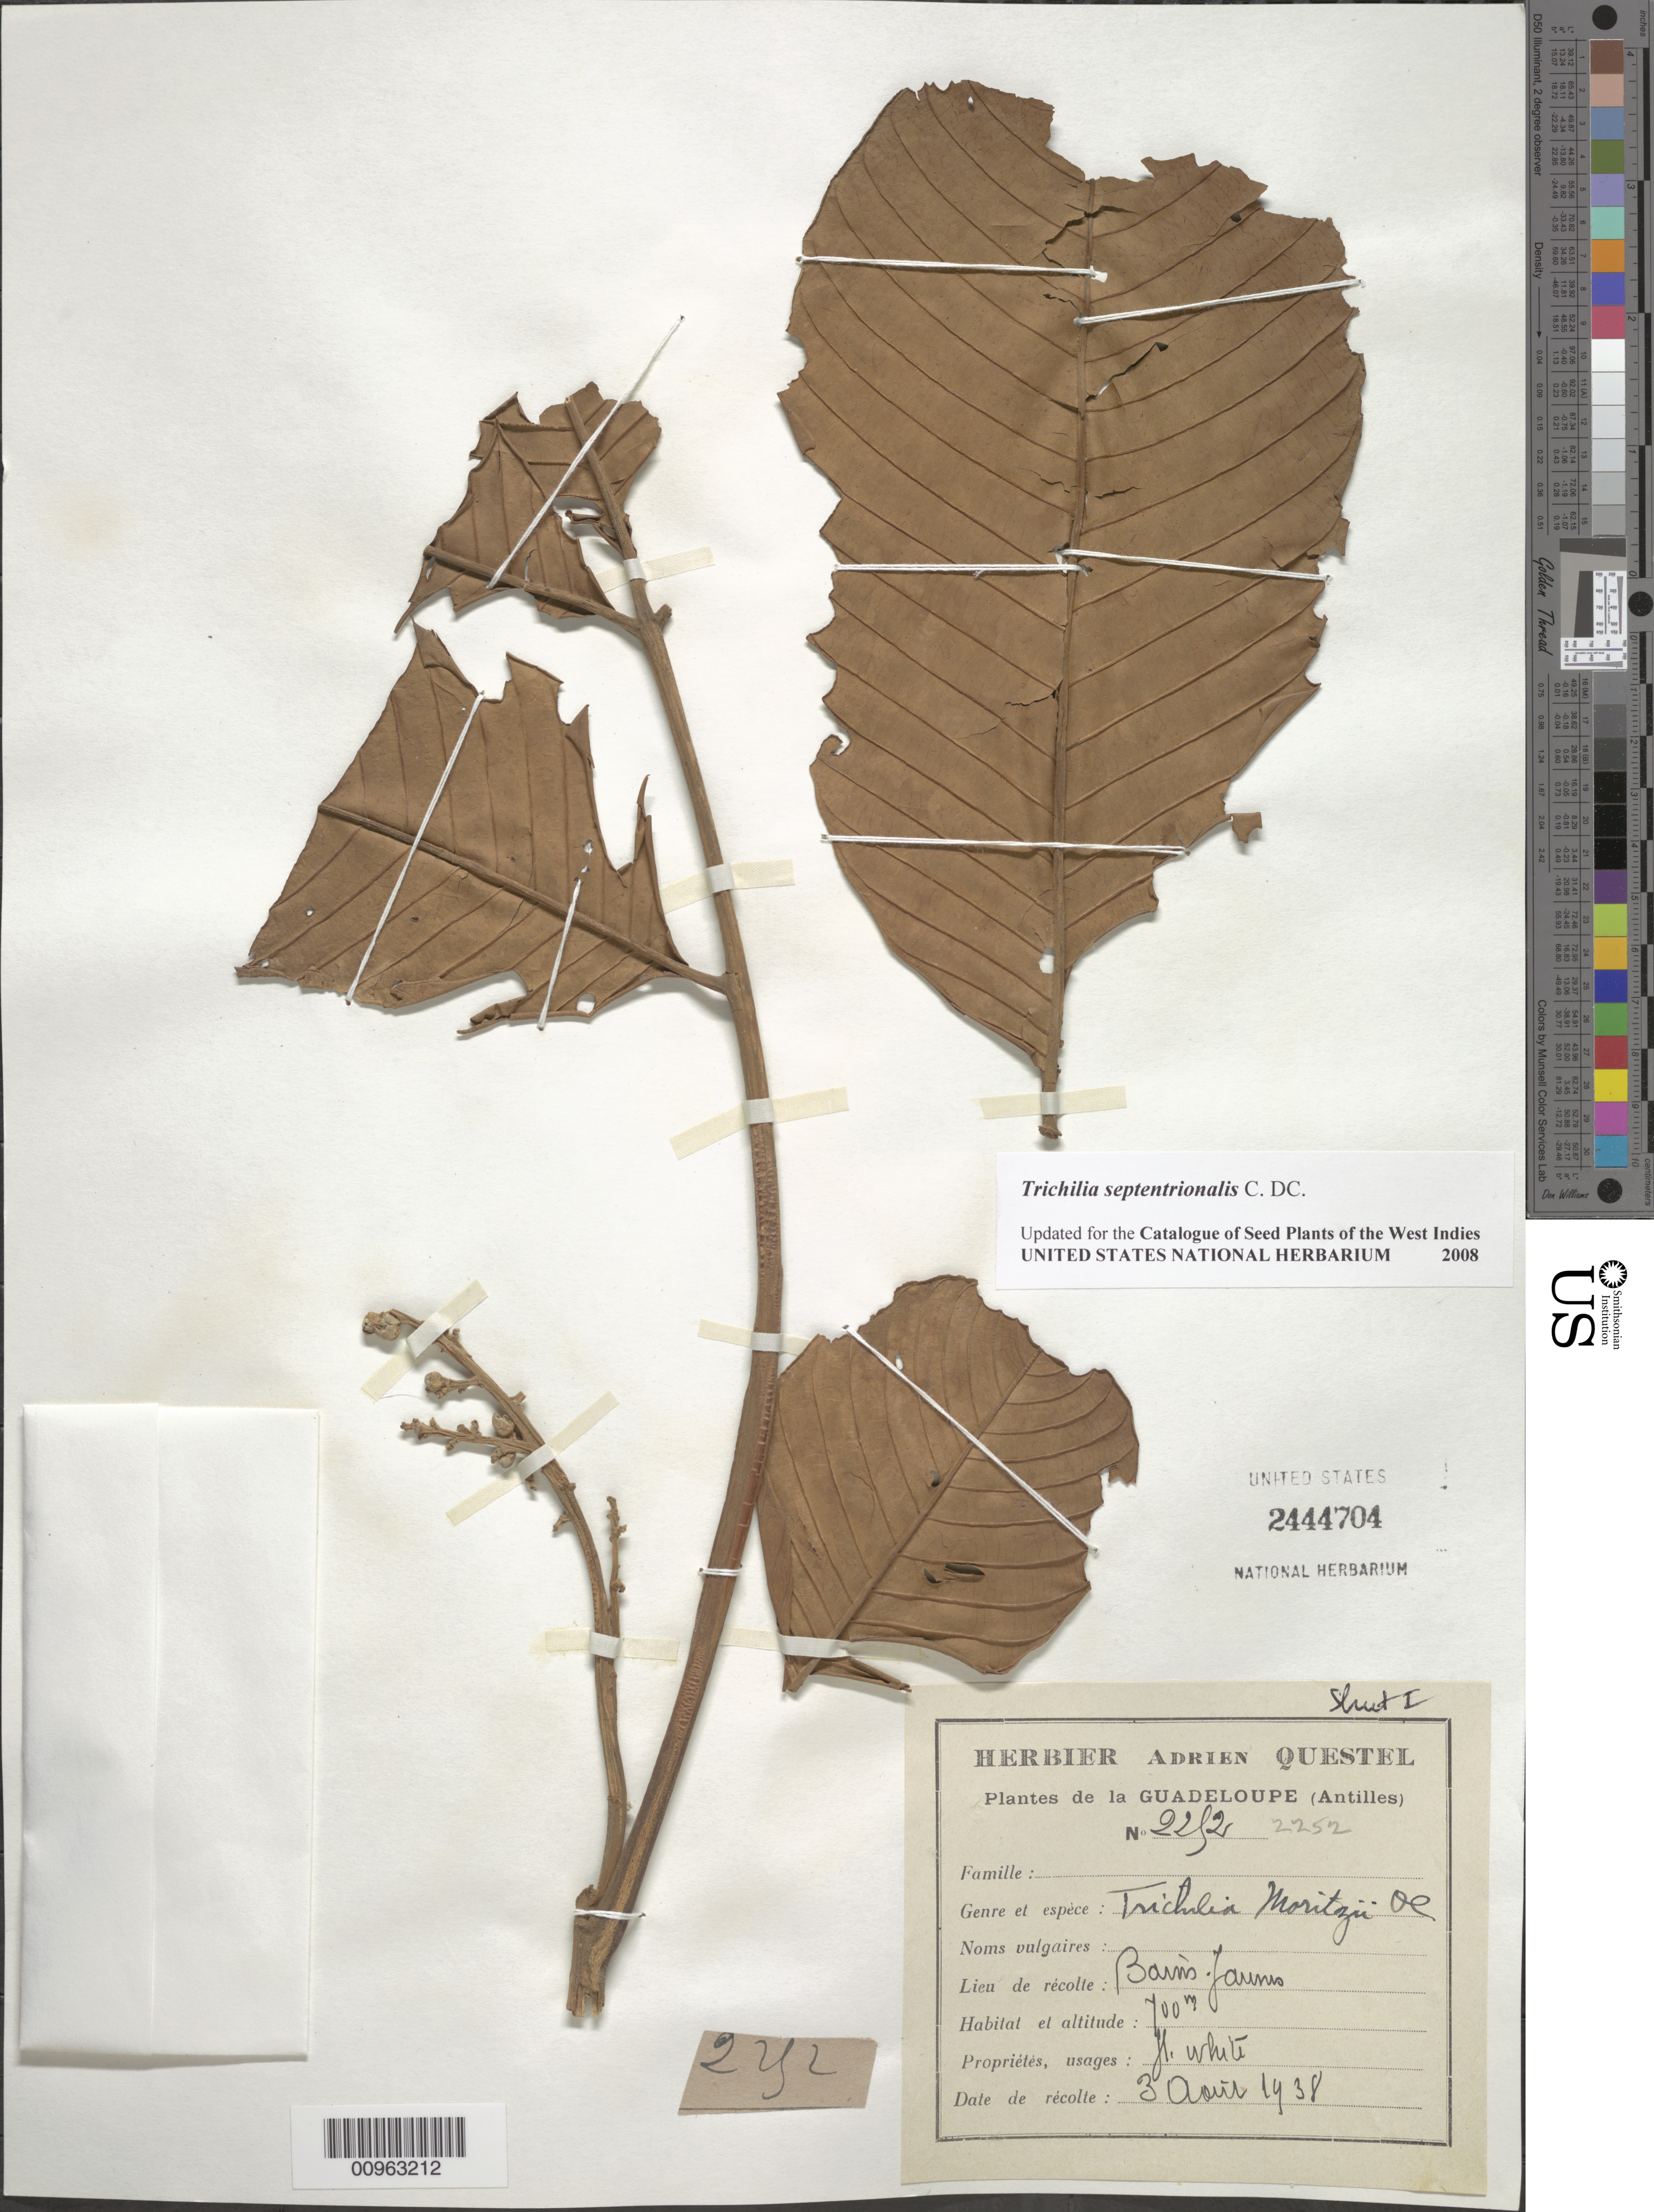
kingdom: Plantae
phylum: Tracheophyta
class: Magnoliopsida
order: Sapindales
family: Meliaceae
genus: Trichilia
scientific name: Trichilia septentrionalis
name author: C. DC.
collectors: A. Questel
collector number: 2252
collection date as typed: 03 Aug 1938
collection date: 1938-08-03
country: Guadeloupe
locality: Bains Jaunes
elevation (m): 100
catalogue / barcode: US 2444704